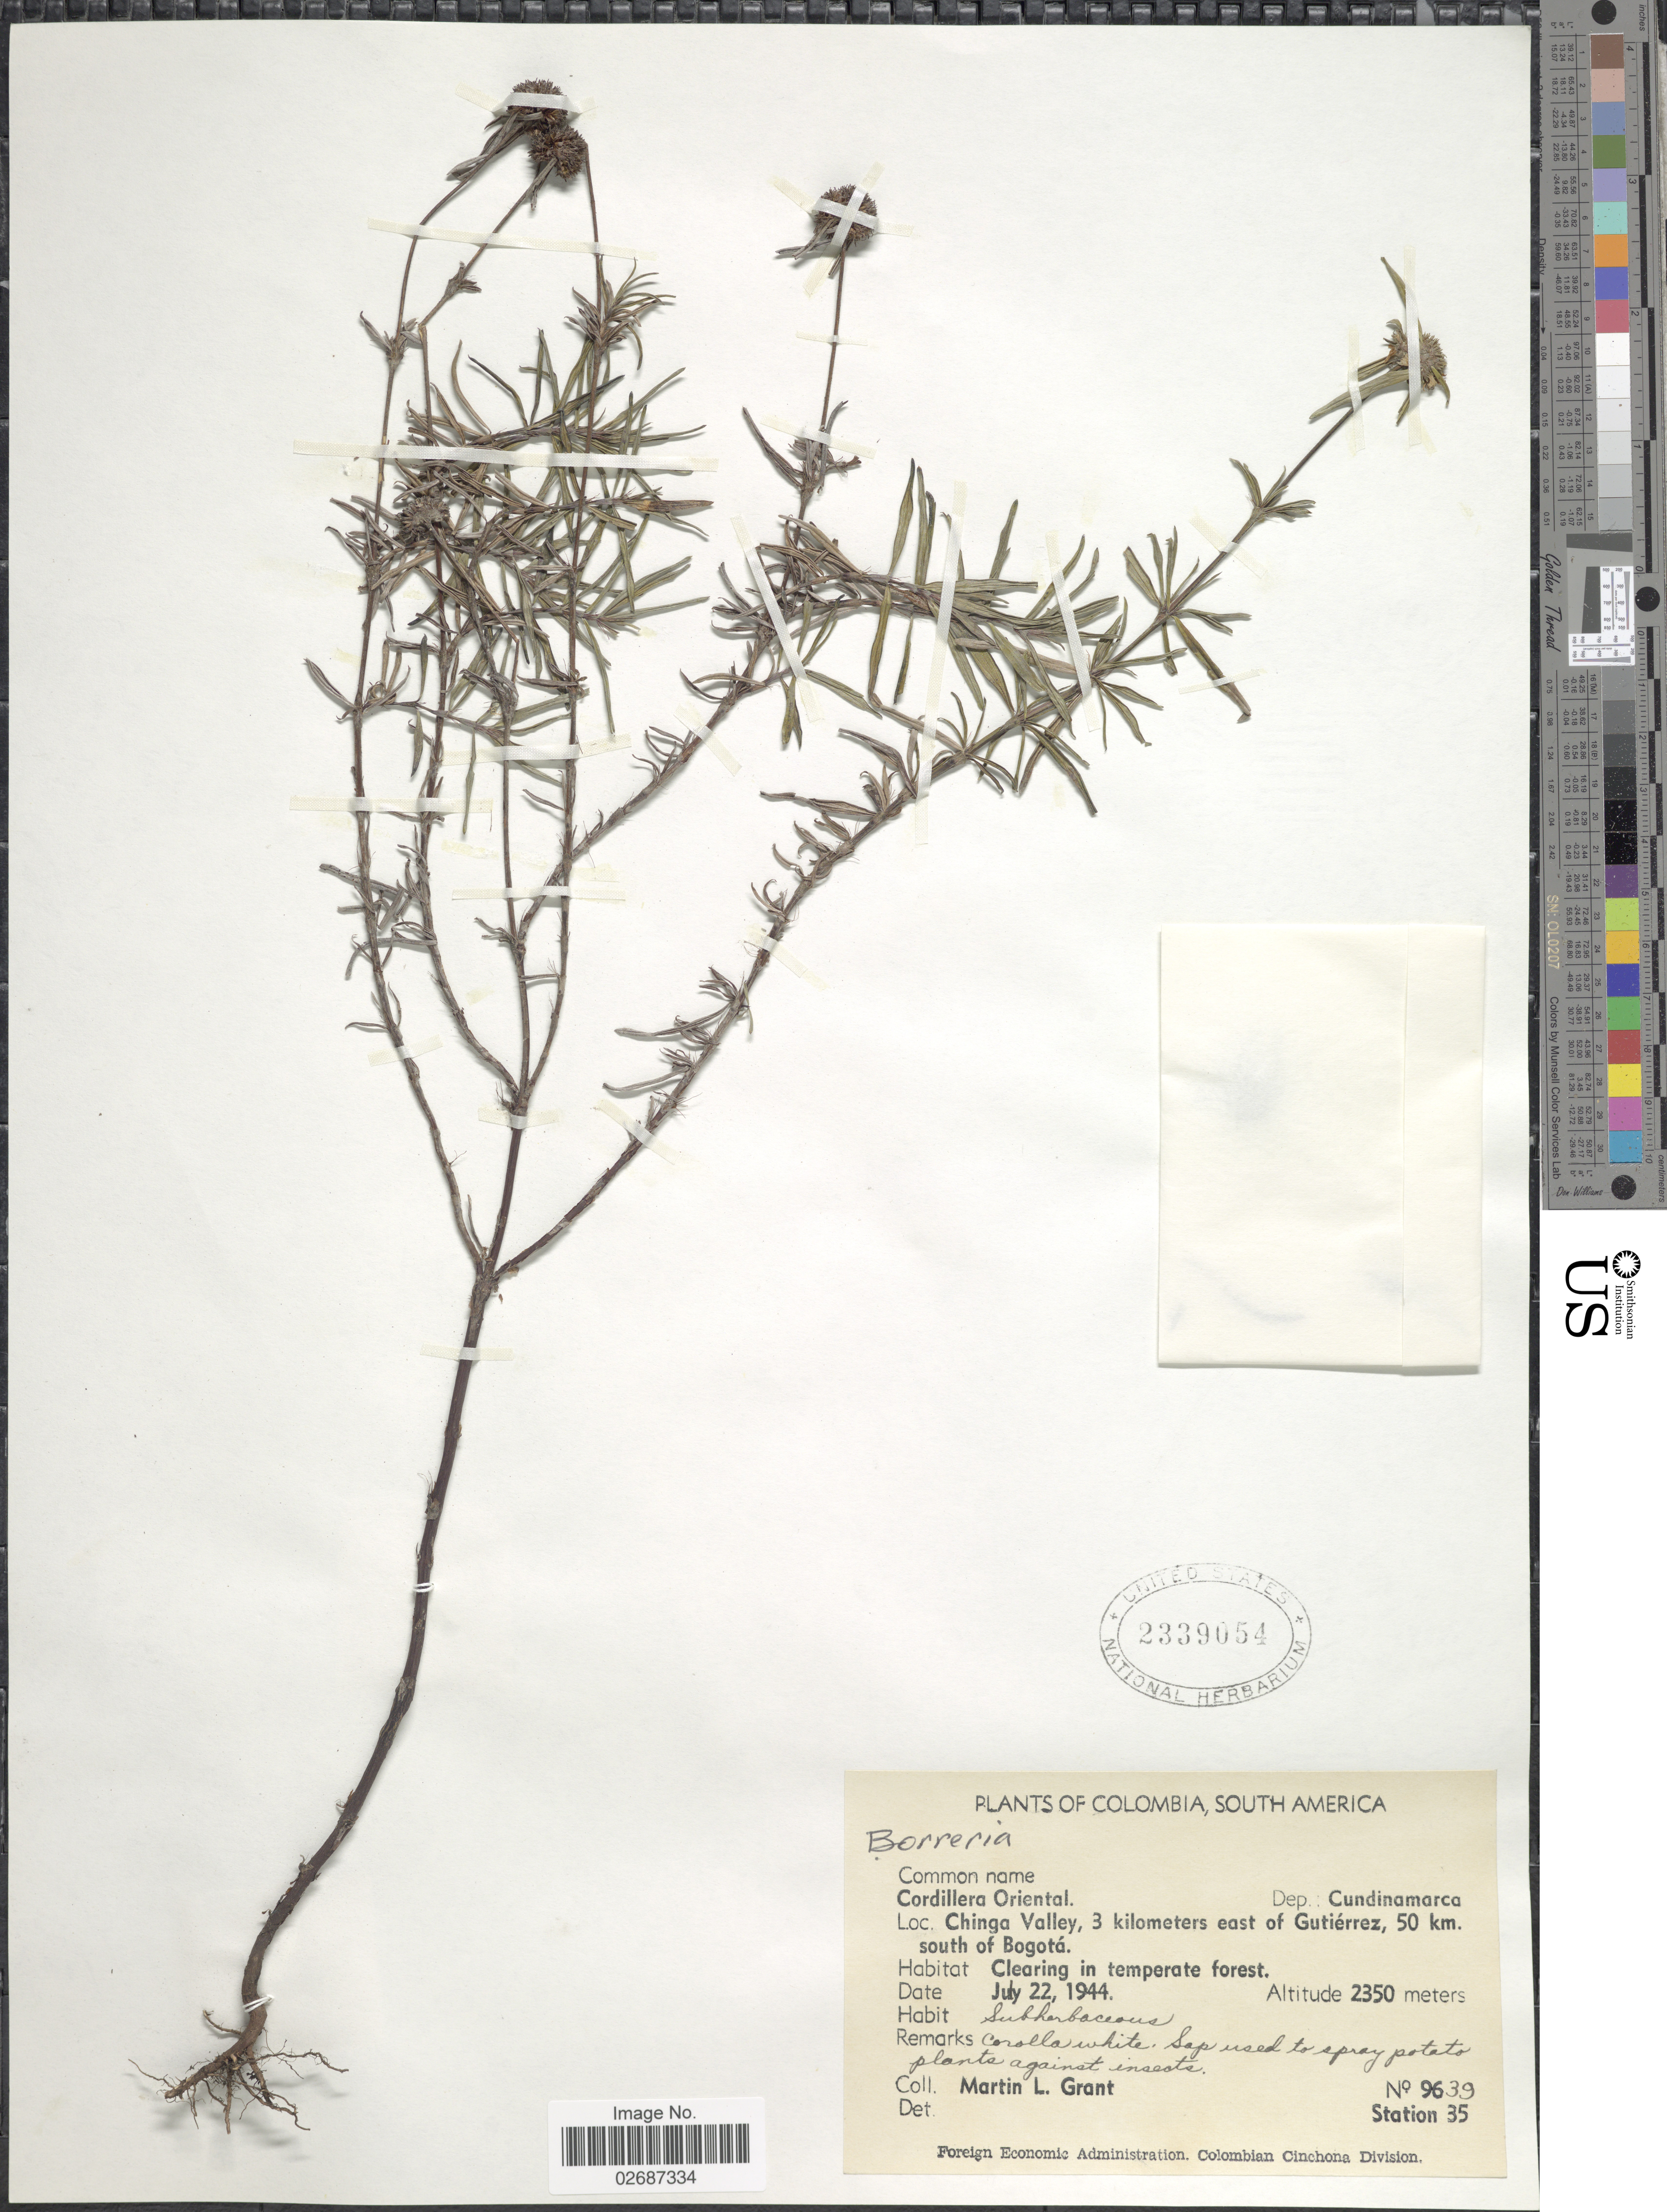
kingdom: Plantae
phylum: Tracheophyta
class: Magnoliopsida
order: Gentianales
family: Rubiaceae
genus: Borreria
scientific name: Borreria sp.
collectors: M. L. Grant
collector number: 9639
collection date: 1944-07-22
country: Colombia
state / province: Cundinamarca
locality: Cordillera Oriental, Chinga Vallley, 3 kilomters east of Gutierrez, 50 km. south of Bogota, clearing in temperate forest, Station 35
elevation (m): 716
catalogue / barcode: US 2339054